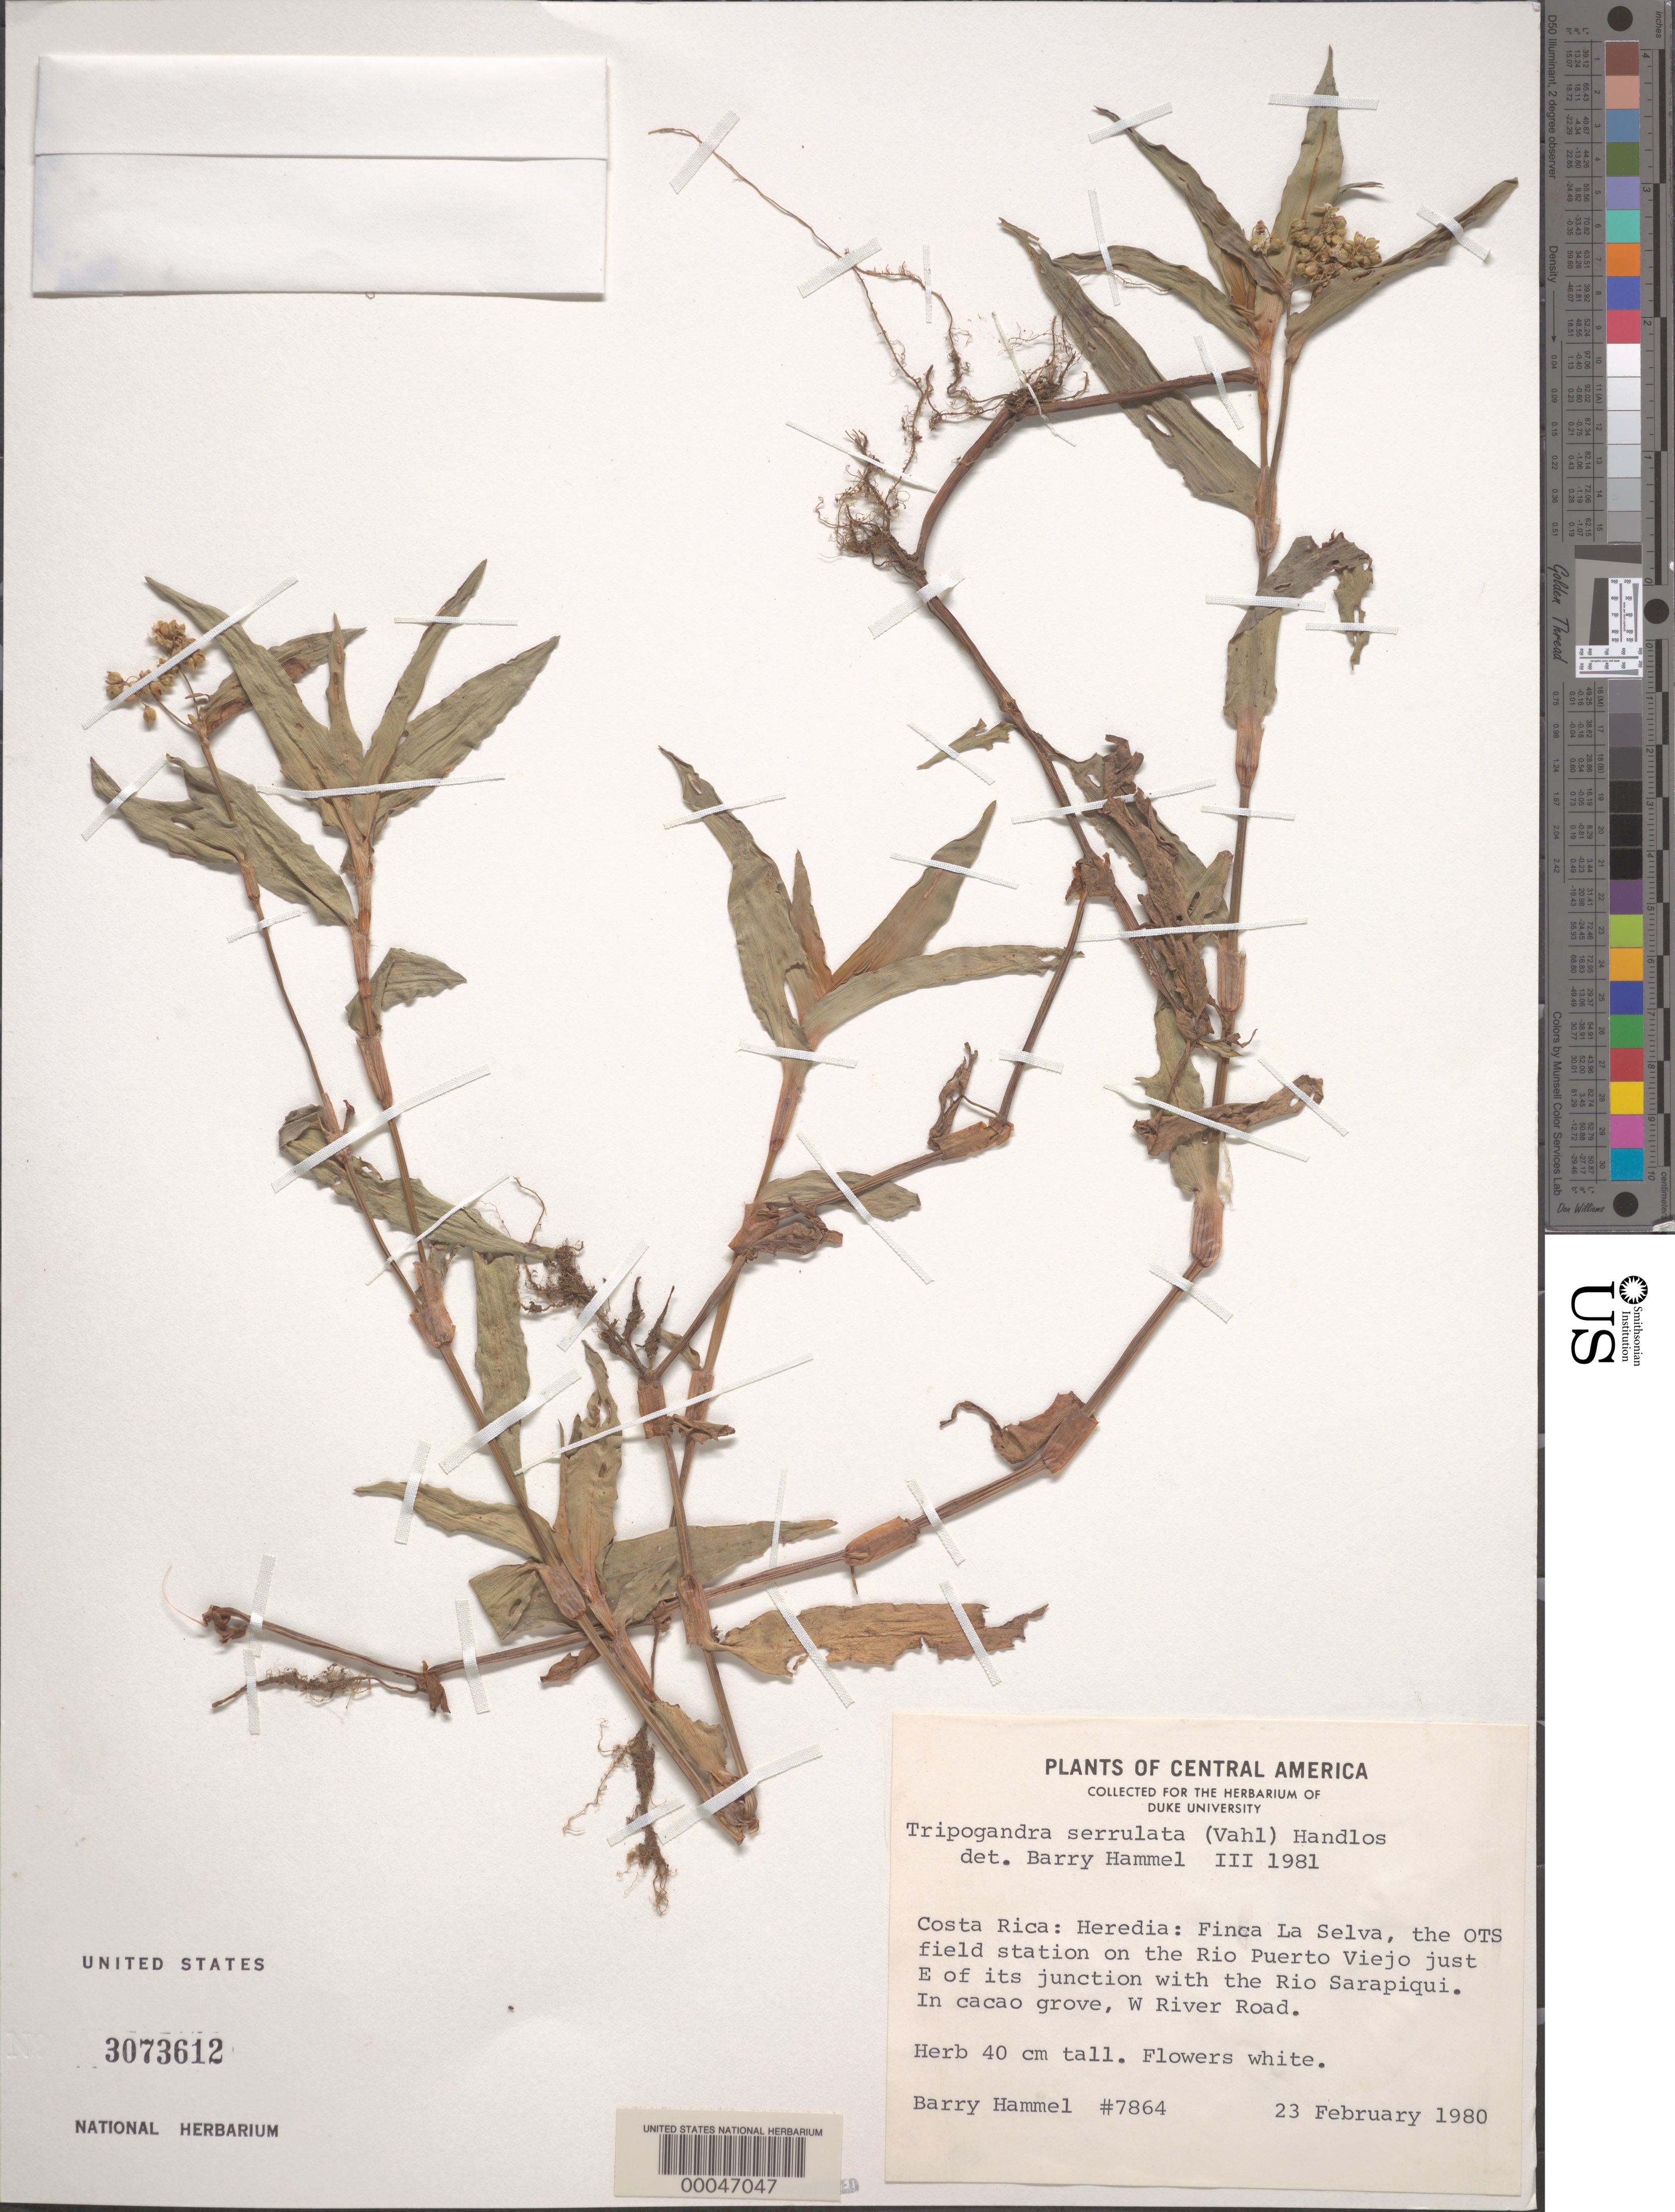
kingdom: Plantae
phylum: Tracheophyta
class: Liliopsida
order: Commelinales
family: Commelinaceae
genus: Tripogandra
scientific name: Tripogandra serrulata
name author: (Vahl) Handlos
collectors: B. Hammel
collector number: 7864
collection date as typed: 23 Feb 1980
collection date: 1980-02-23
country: Costa Rica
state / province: Heredia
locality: Finca la selva, the ots field station on the rio viejo just e of its junction with the rio Sarapiqui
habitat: Cacao grove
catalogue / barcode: US 3073612